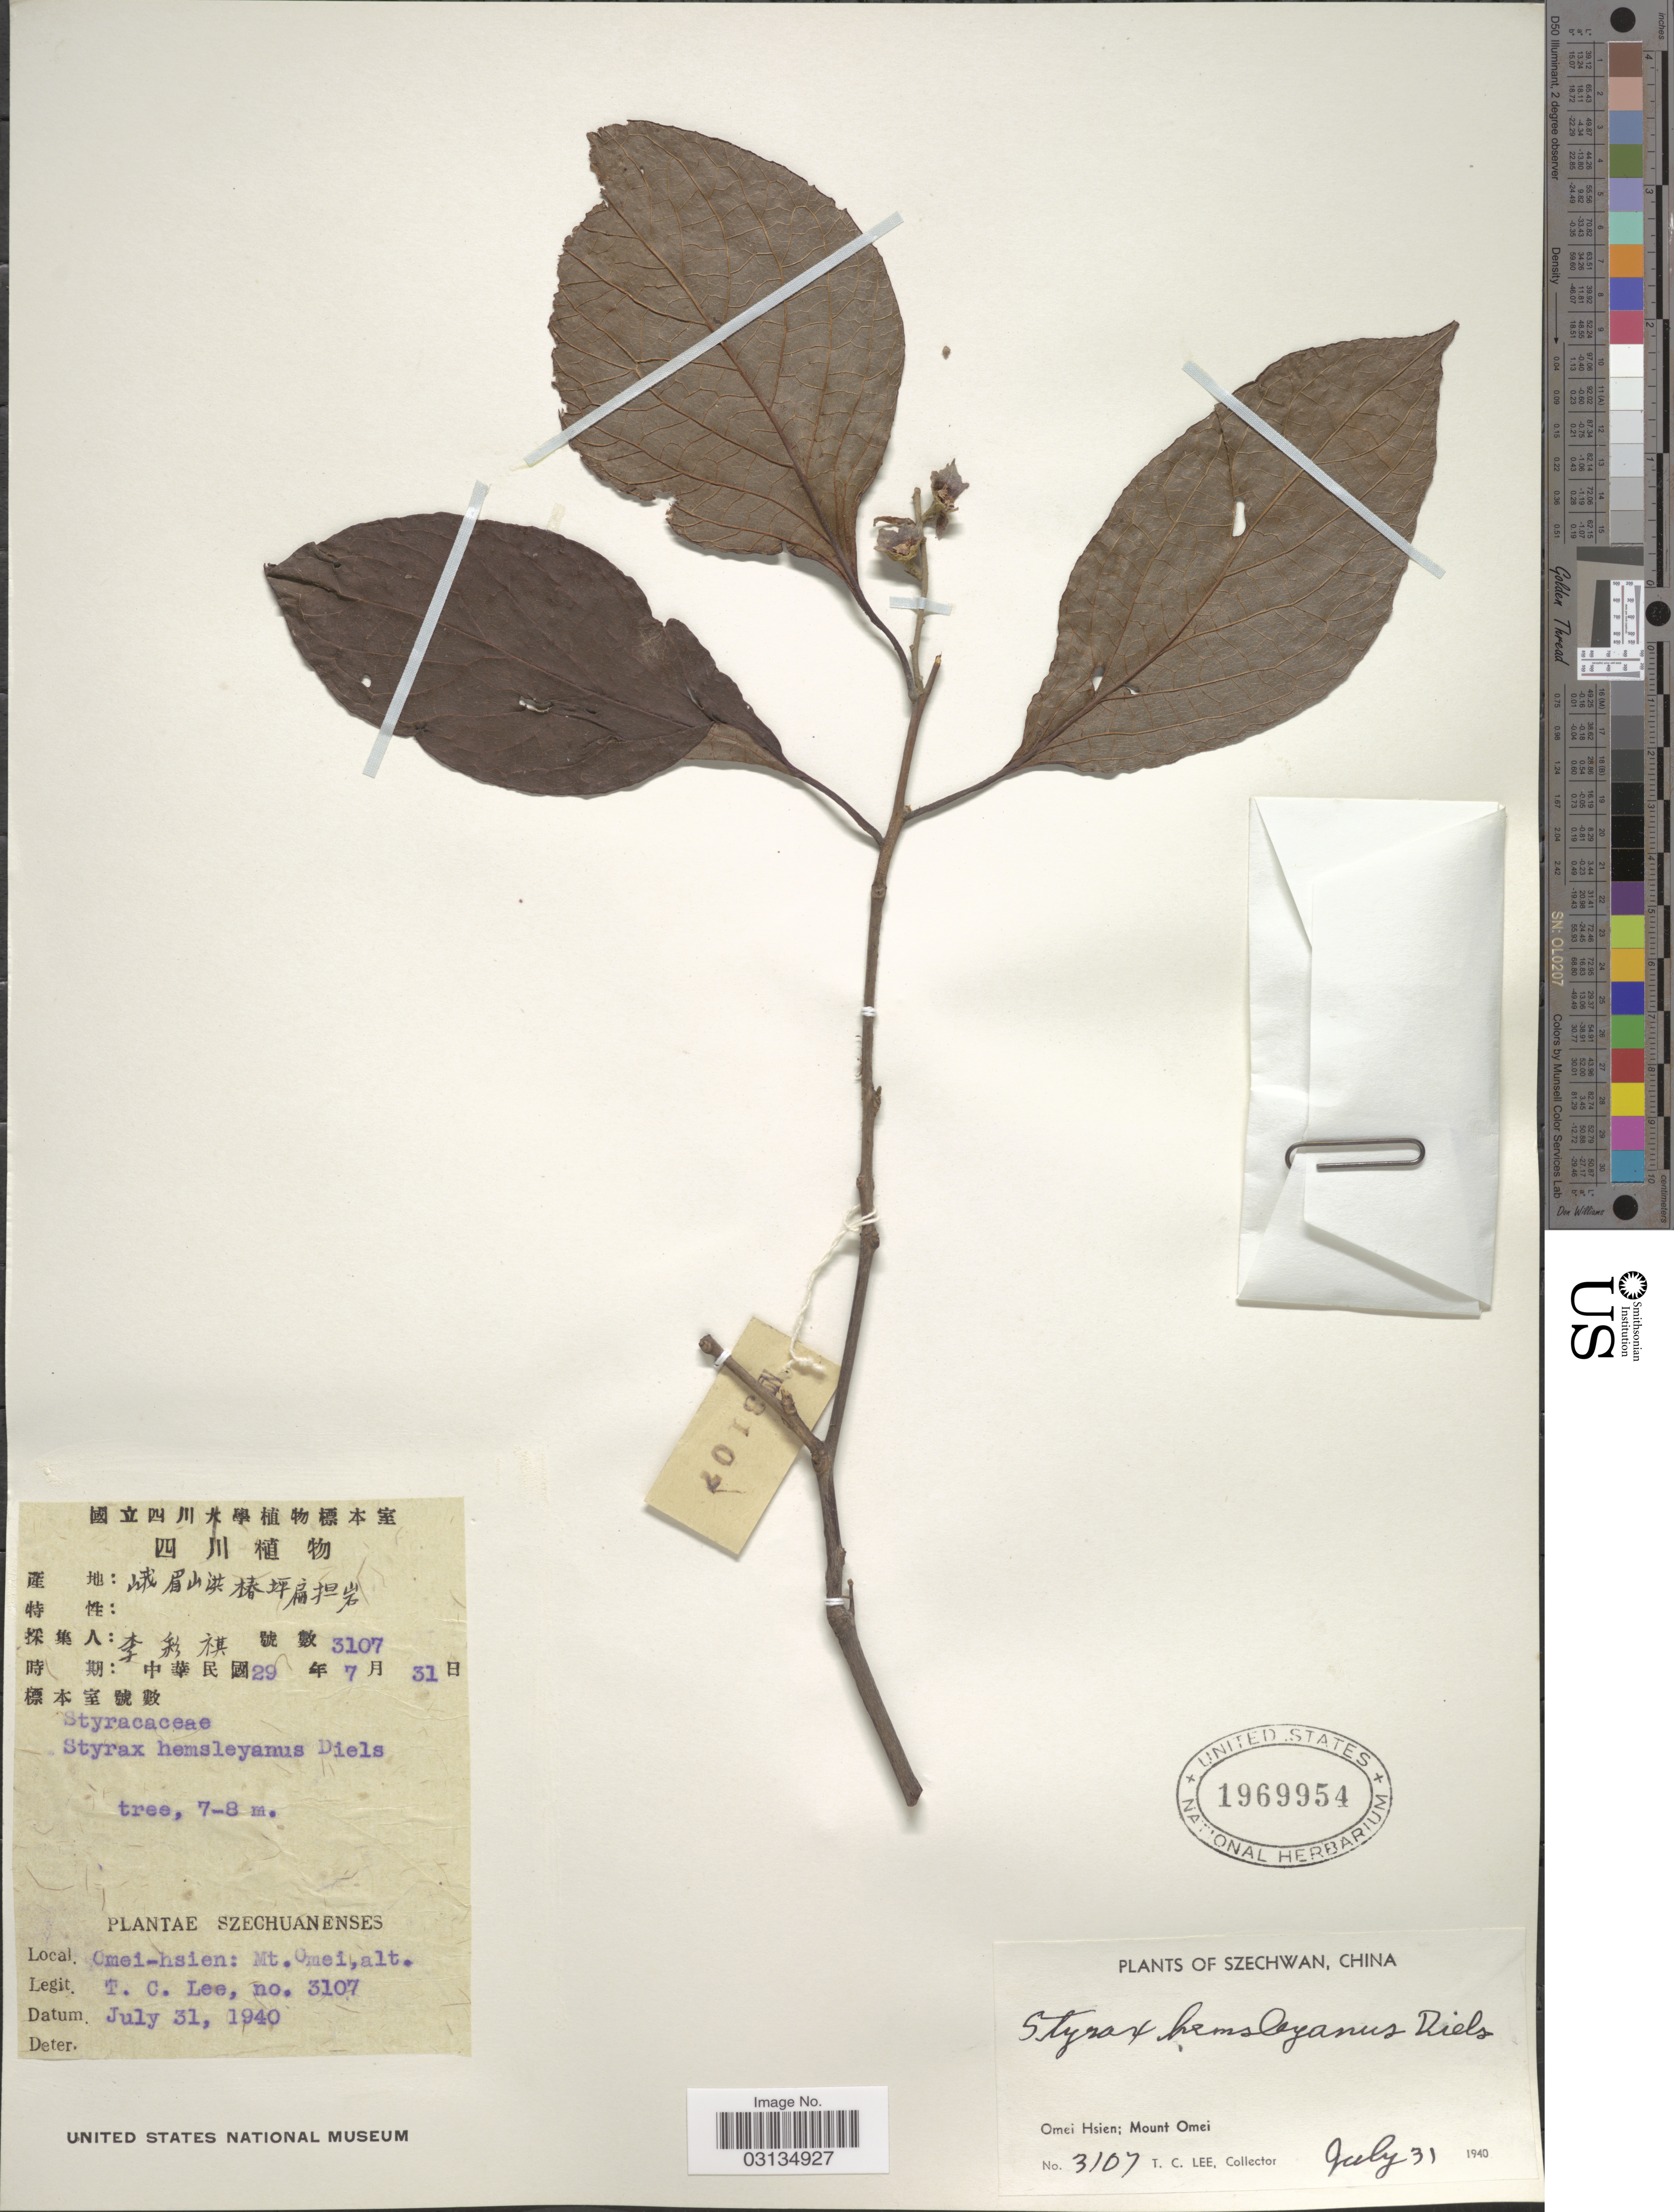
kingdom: Plantae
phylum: Tracheophyta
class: Magnoliopsida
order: Ericales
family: Styracaceae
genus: Styrax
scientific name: Styrax hemsleyanus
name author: Diels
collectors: T. Lee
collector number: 3107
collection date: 1940-07-31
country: China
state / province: Sichuan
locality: Szechwan. Omei Hsien; Mount Omei.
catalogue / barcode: US 1969954